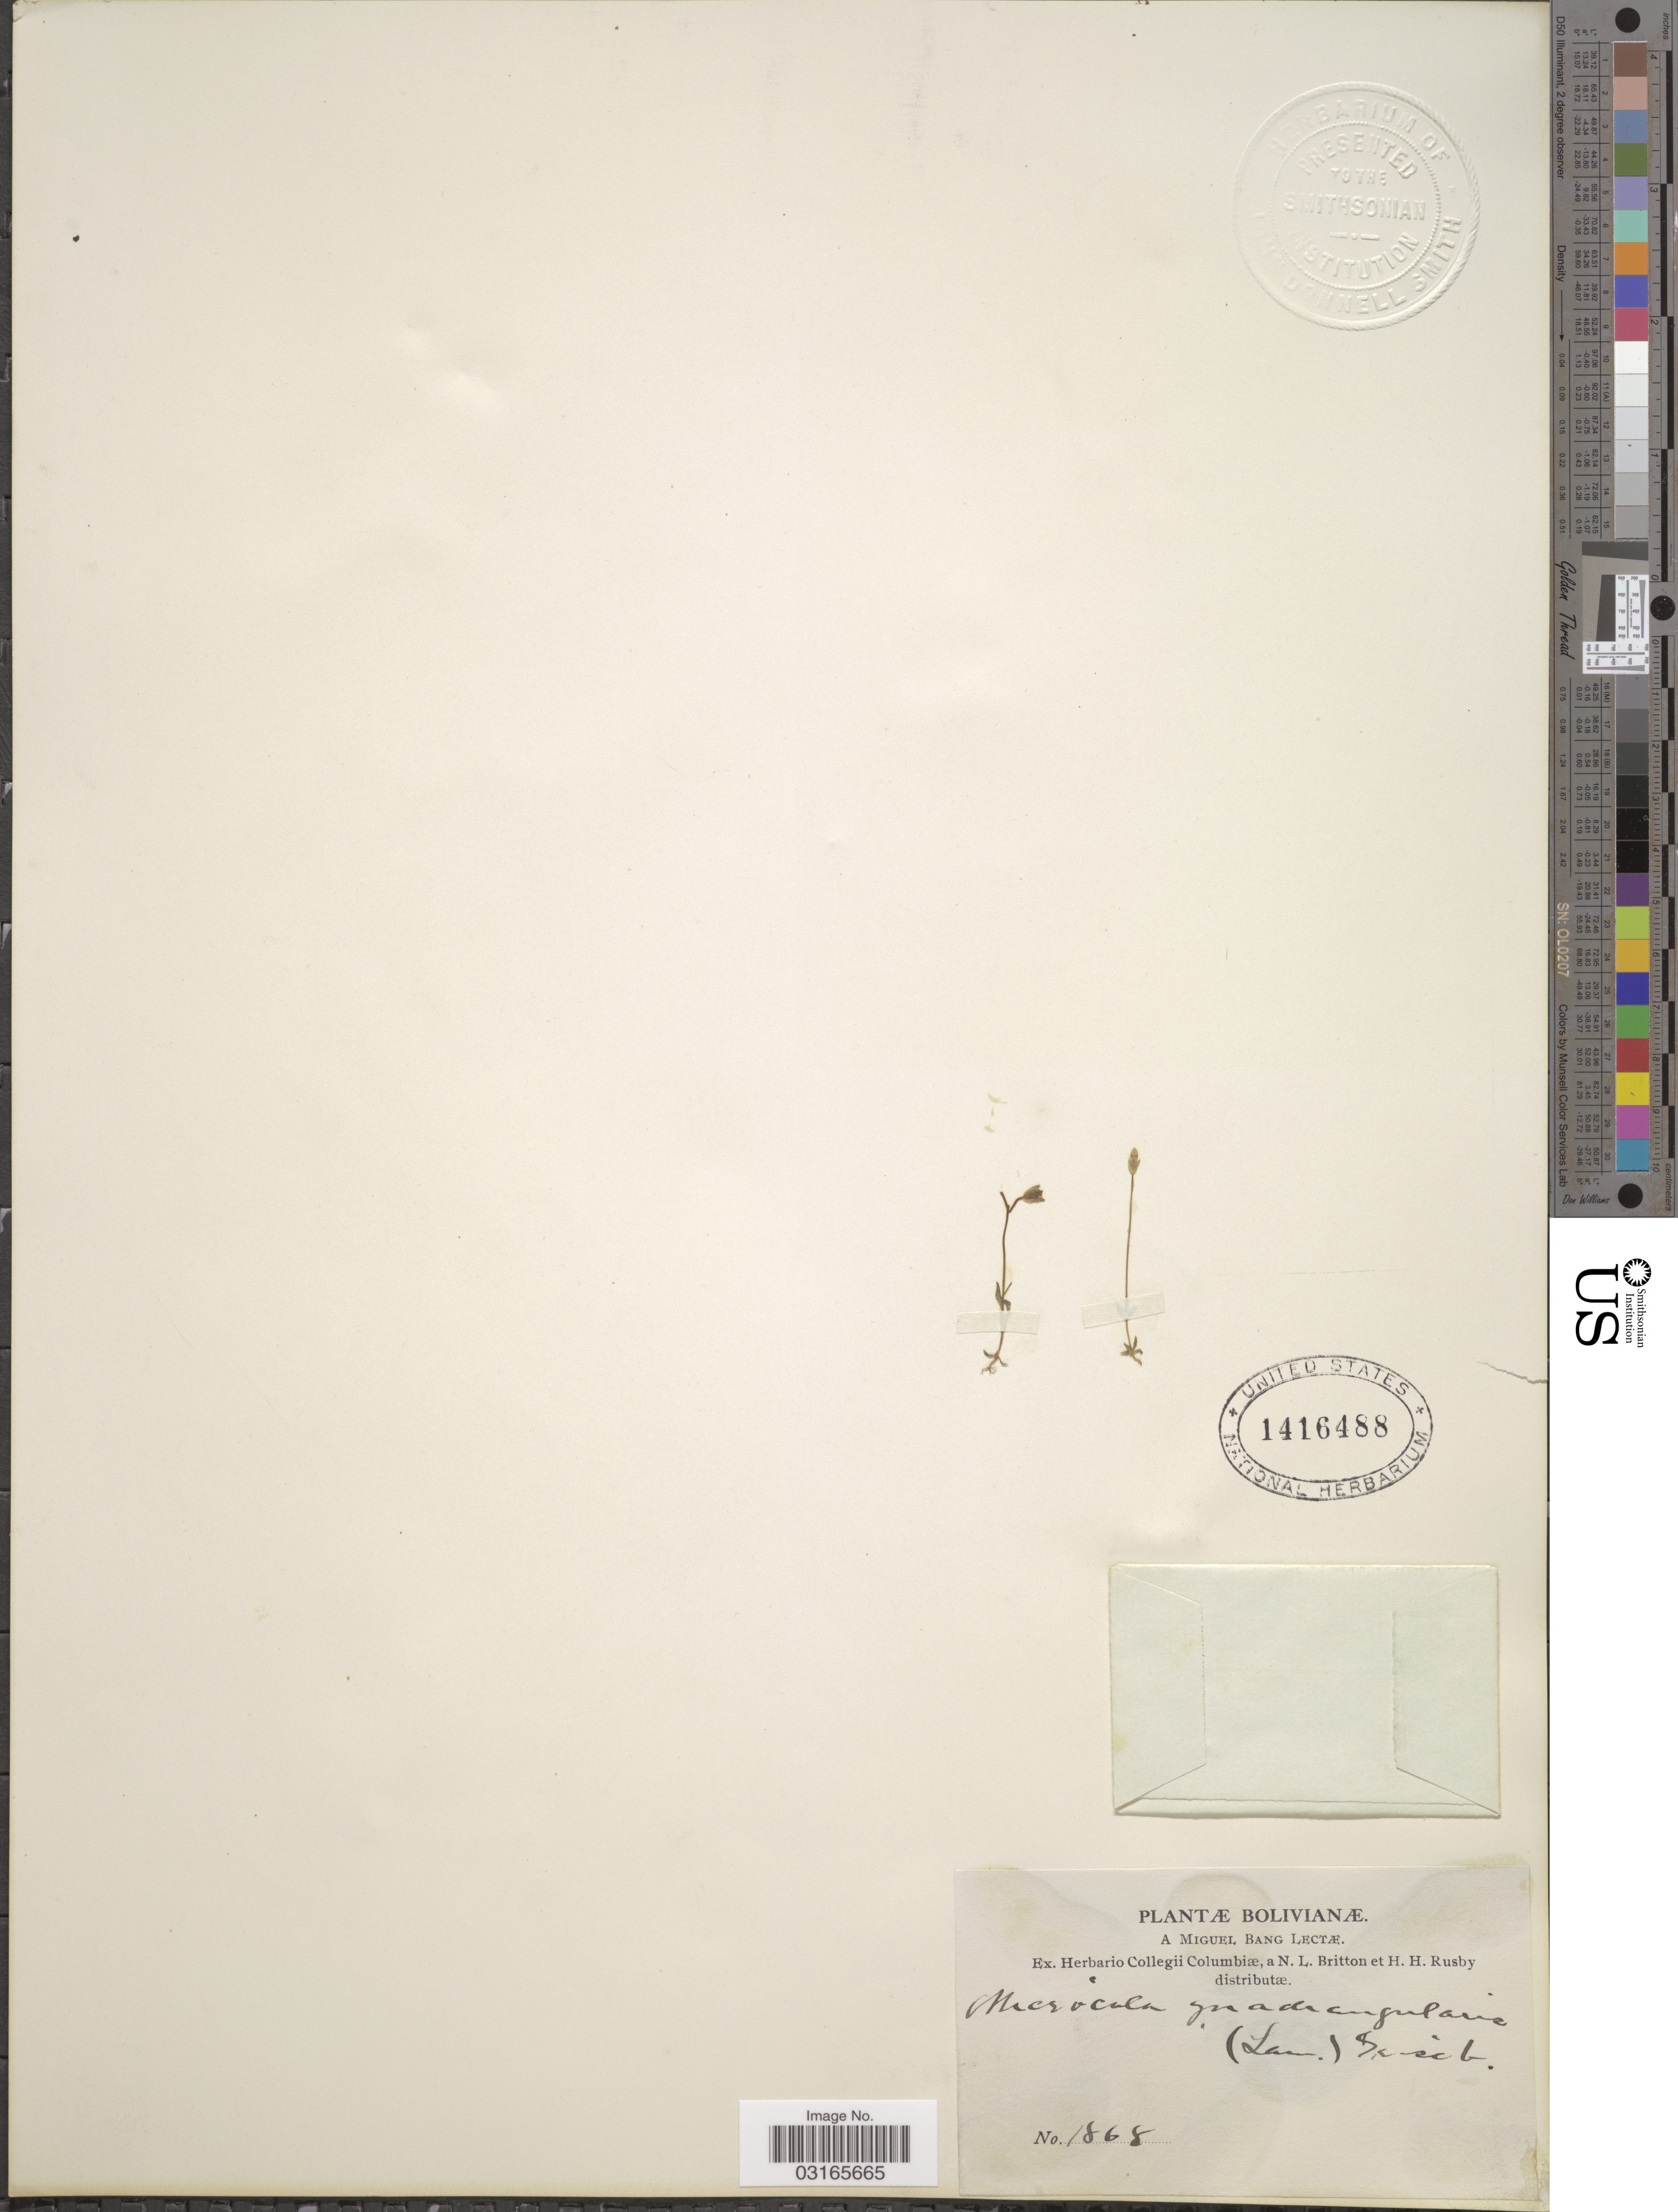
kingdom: Plantae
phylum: Tracheophyta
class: Magnoliopsida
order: Gentianales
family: Gentianaceae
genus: Microcala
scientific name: Microcala quadrangularis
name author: (Dombey ex Lam.) Griseb.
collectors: M. Bang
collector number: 1868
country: Bolivia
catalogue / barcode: US 1416488